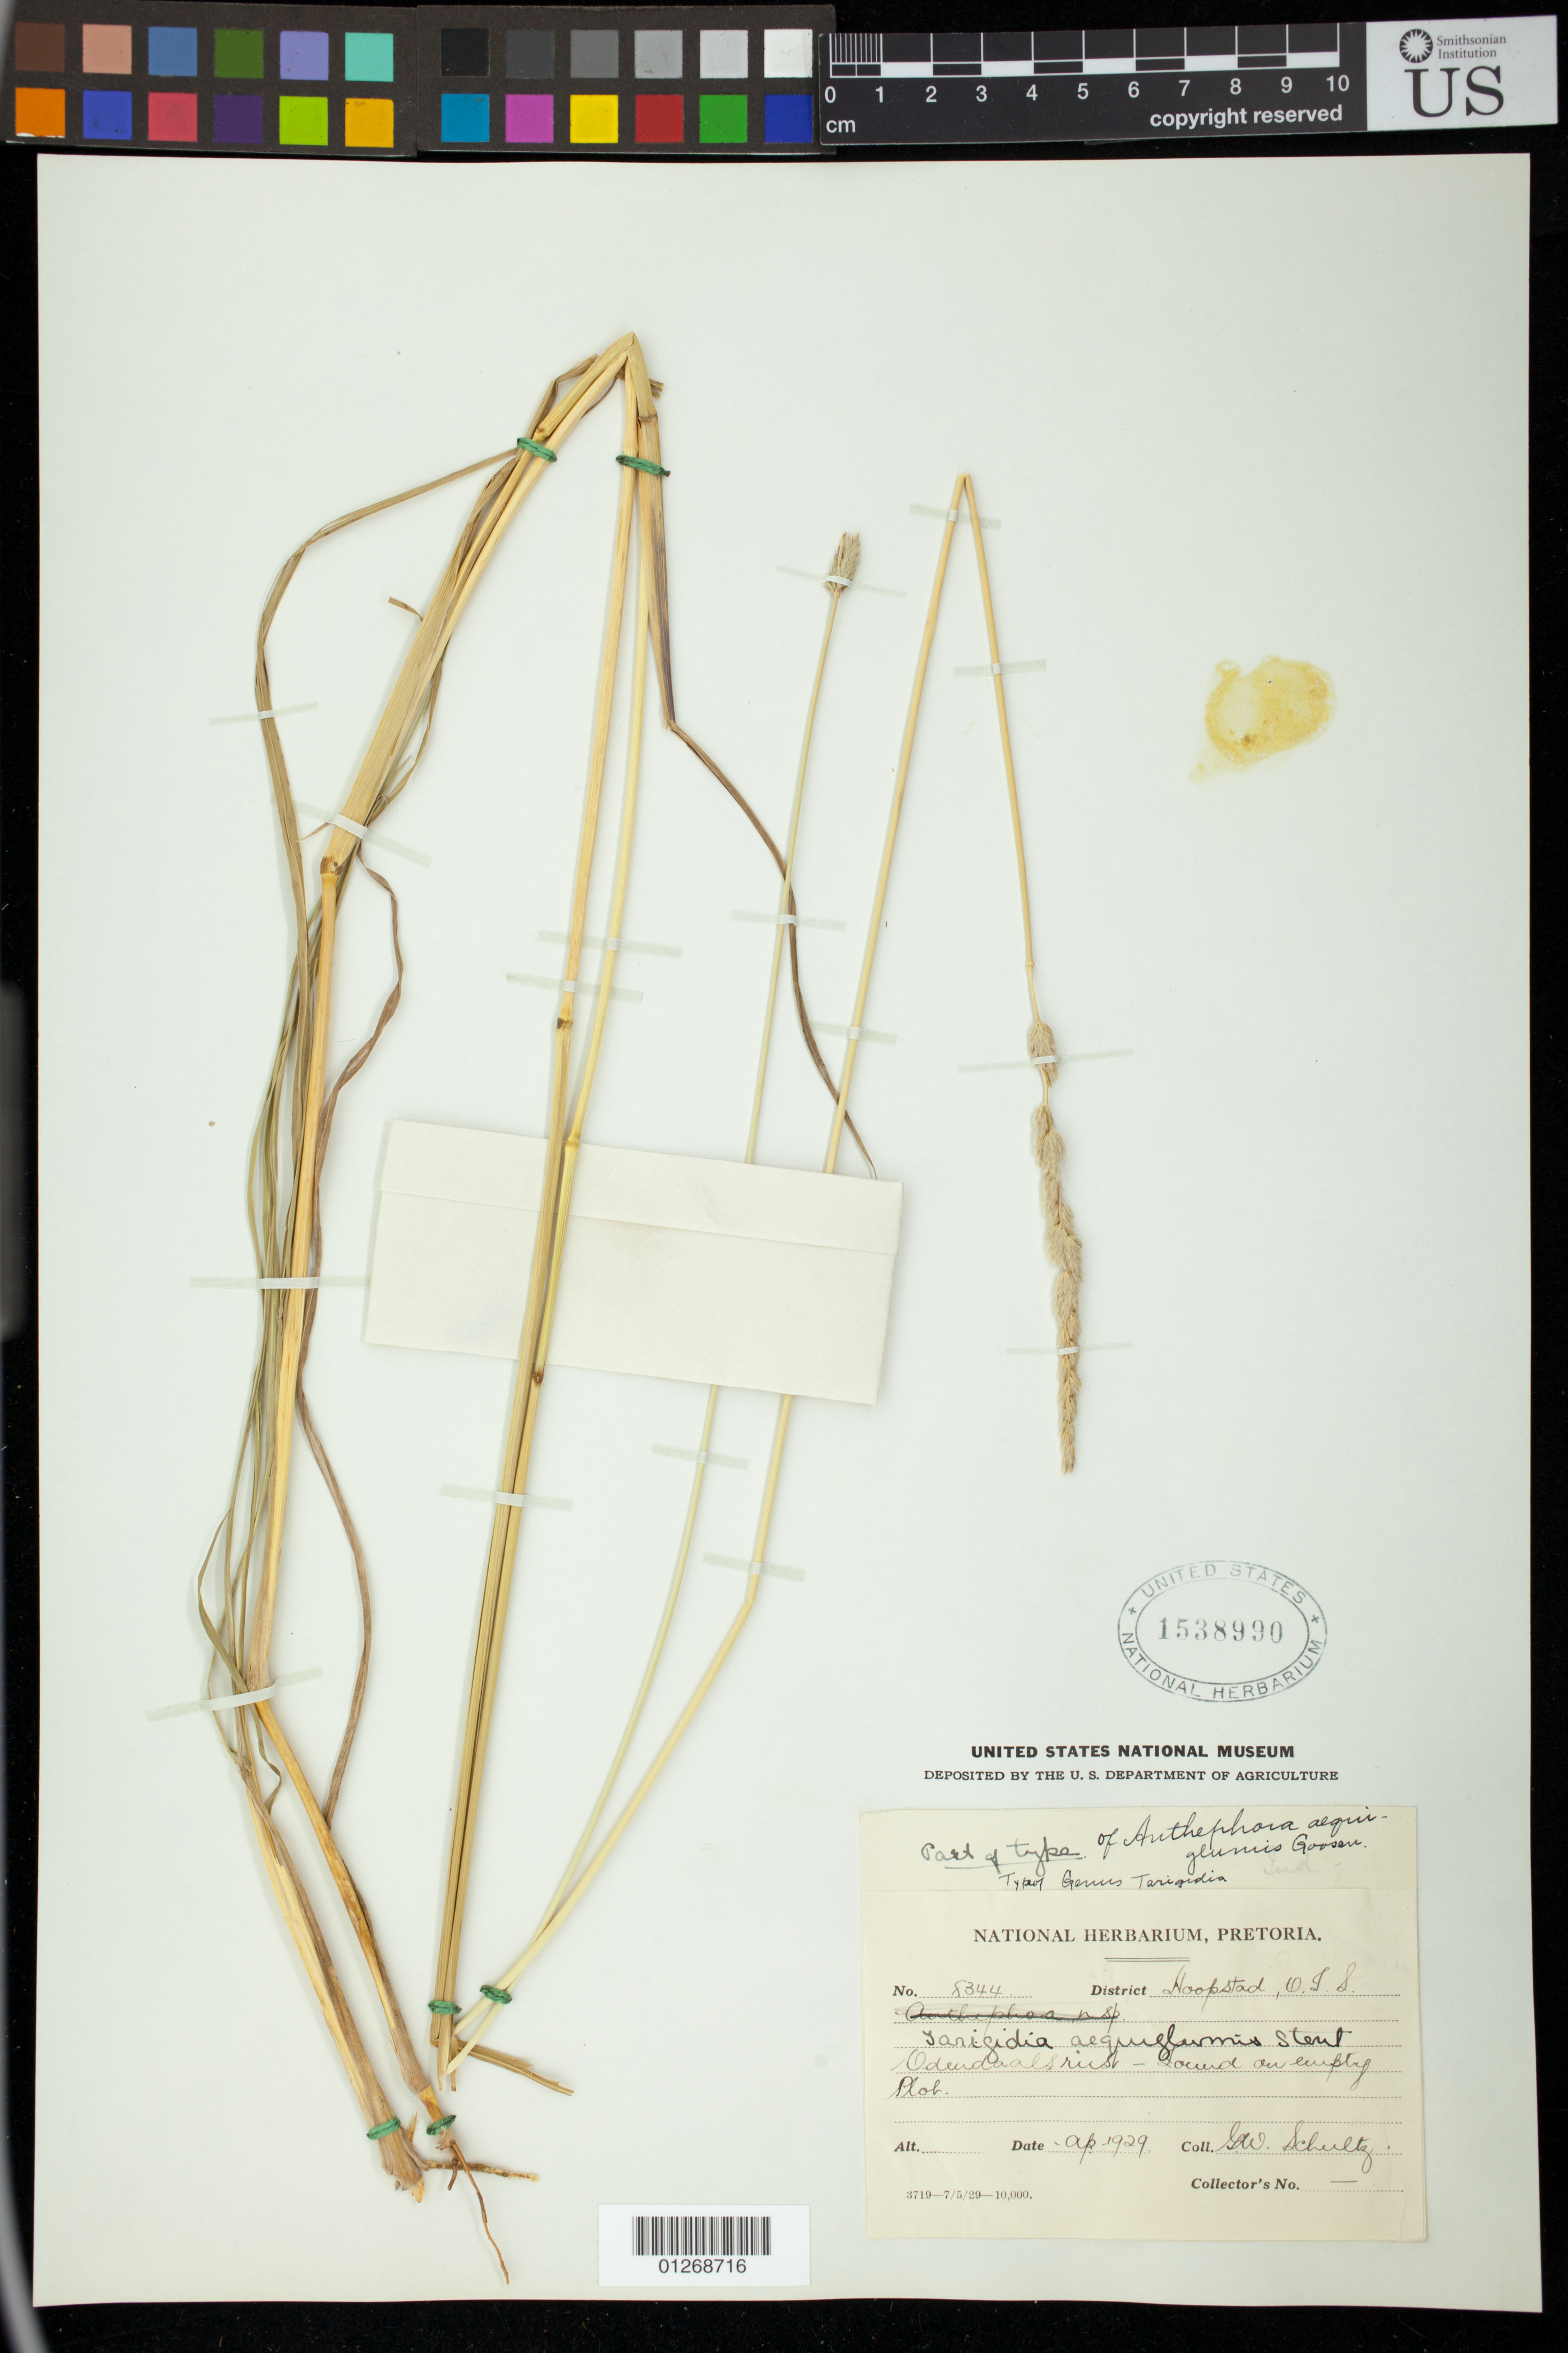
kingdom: Plantae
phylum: Tracheophyta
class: Liliopsida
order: Poales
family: Poaceae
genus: Anthephora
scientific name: Anthephora aequiglumis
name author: Gooss.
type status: Isosyntype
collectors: G. Schultz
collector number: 8344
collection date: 1929-04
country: South Africa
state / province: Free State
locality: Odendaalsrust, District Hoopstad, O.F.S.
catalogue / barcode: US 1538990